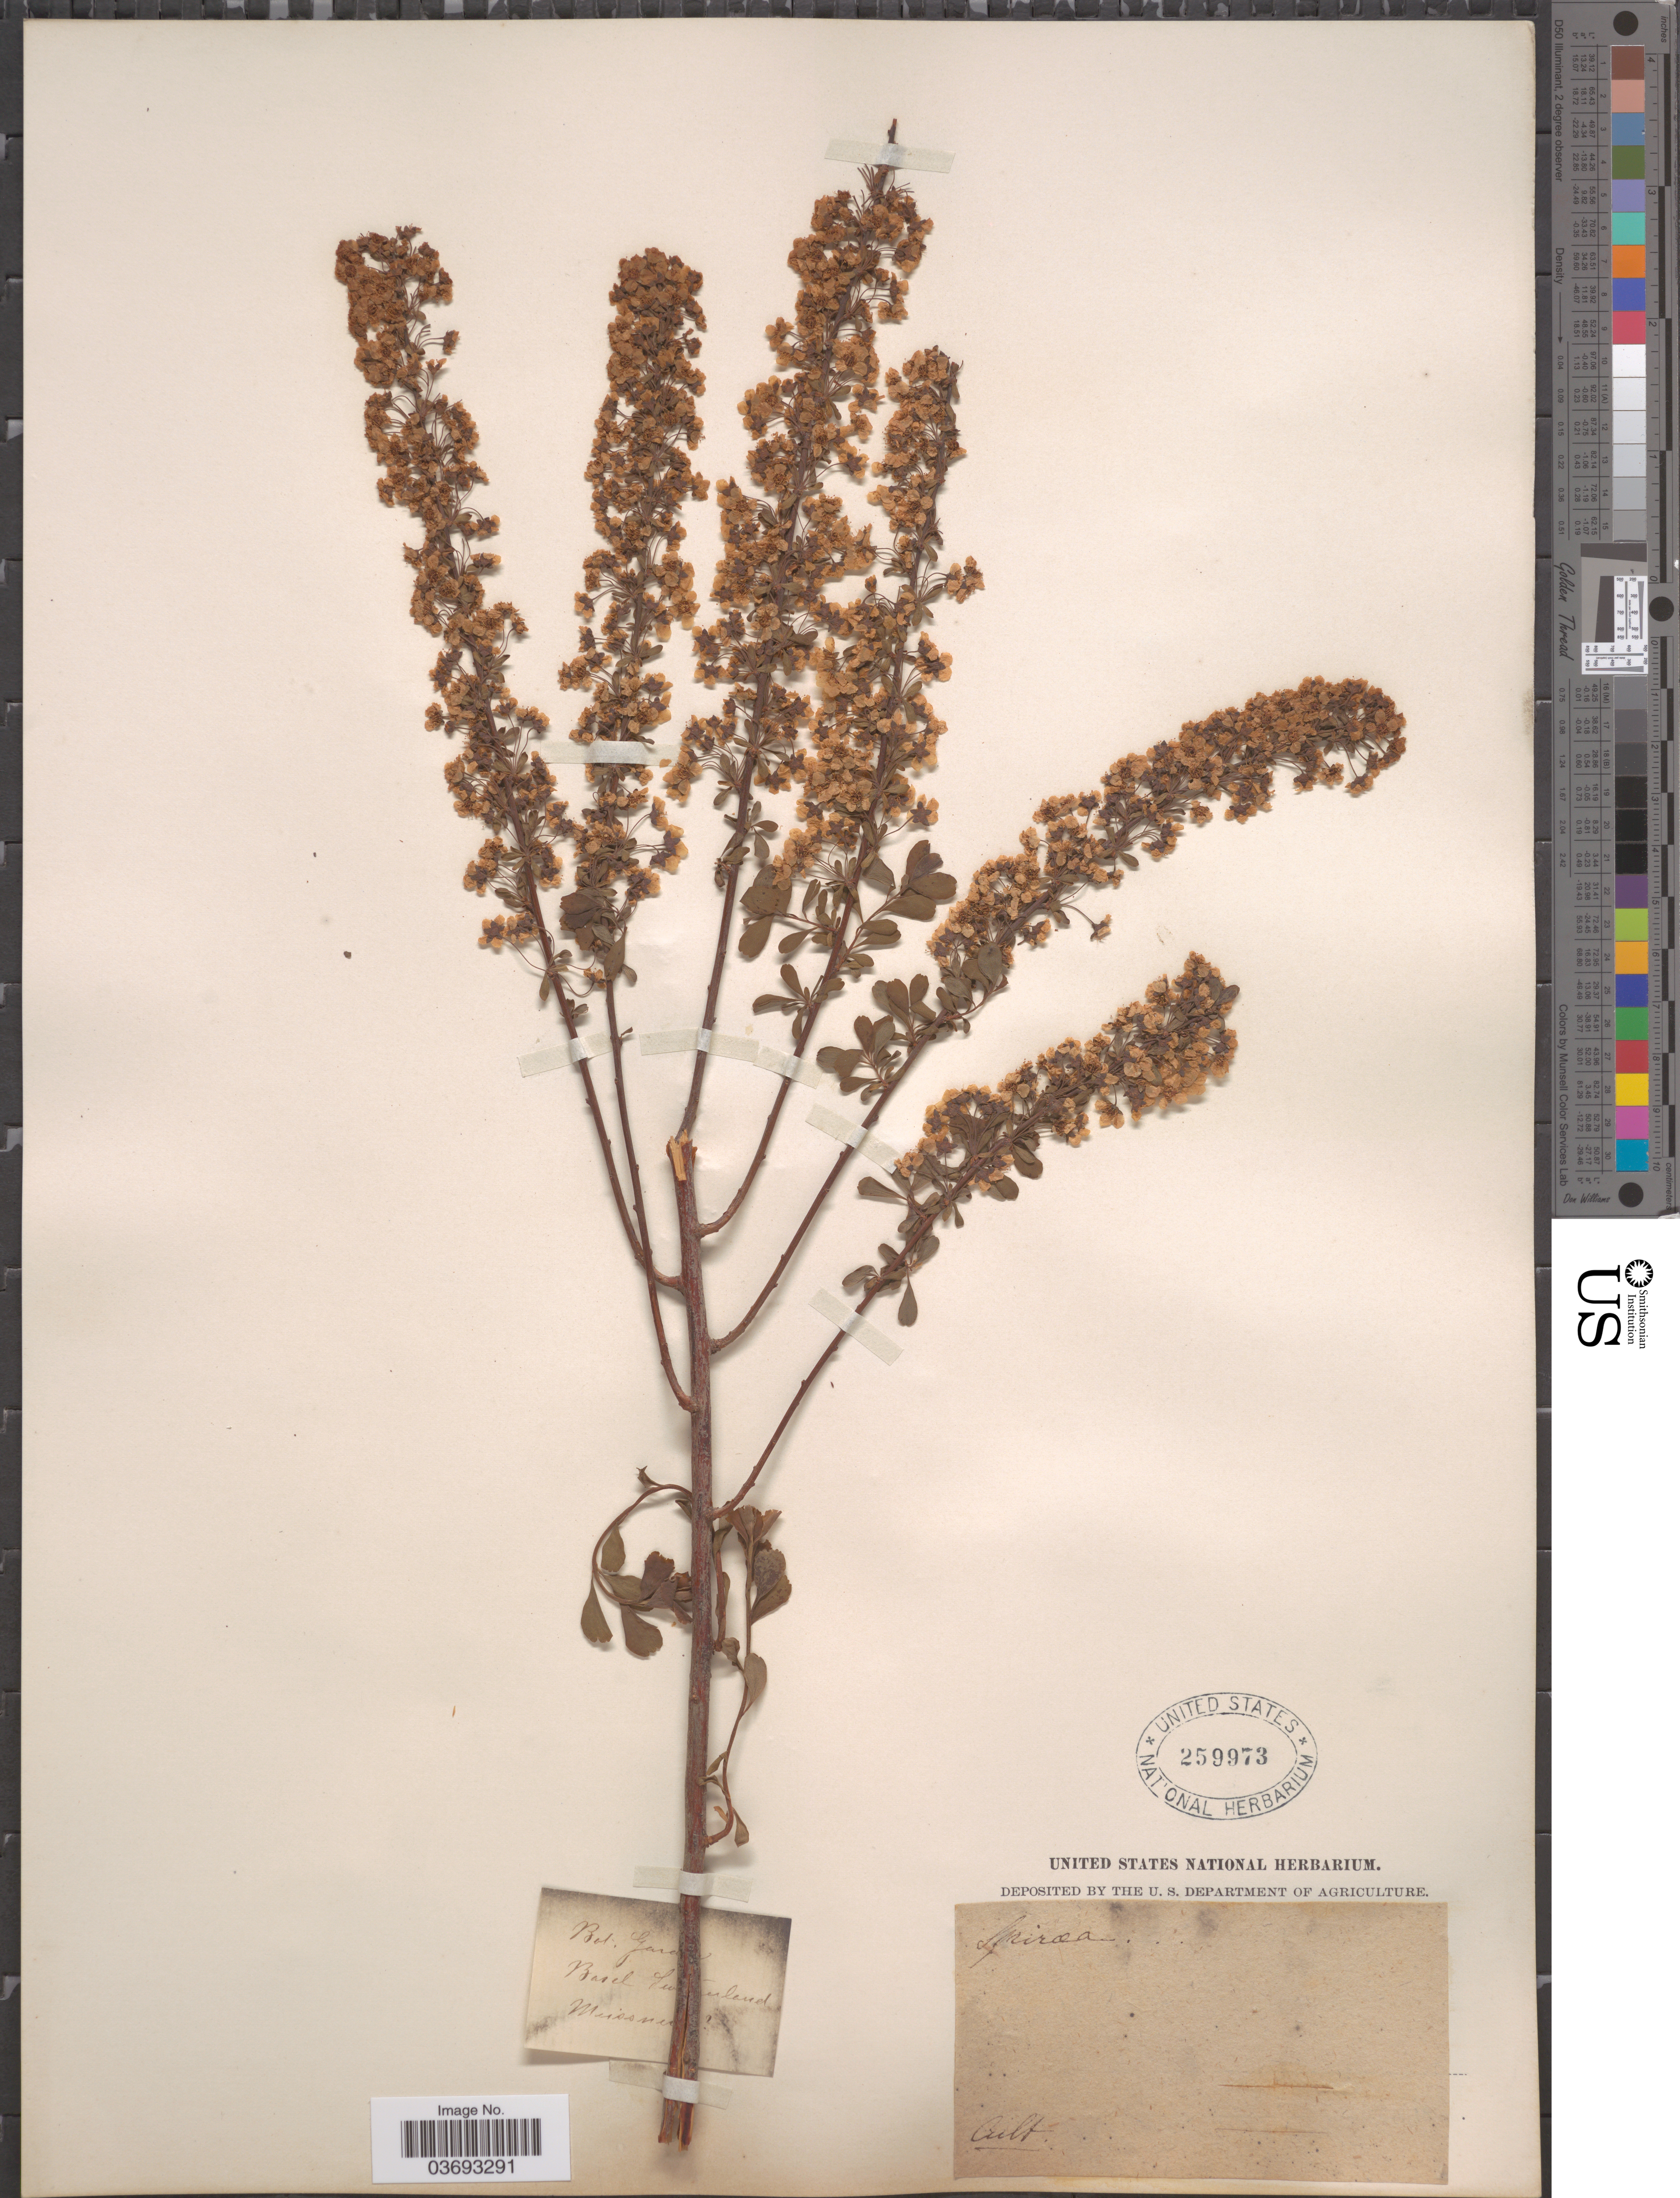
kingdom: Plantae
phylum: Tracheophyta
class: Magnoliopsida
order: Rosales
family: Rosaceae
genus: Spiraea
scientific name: Spiraea sp.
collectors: Meisner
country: Switzerland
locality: Bot. Gard [illegible text]. Basel.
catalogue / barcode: US 259973